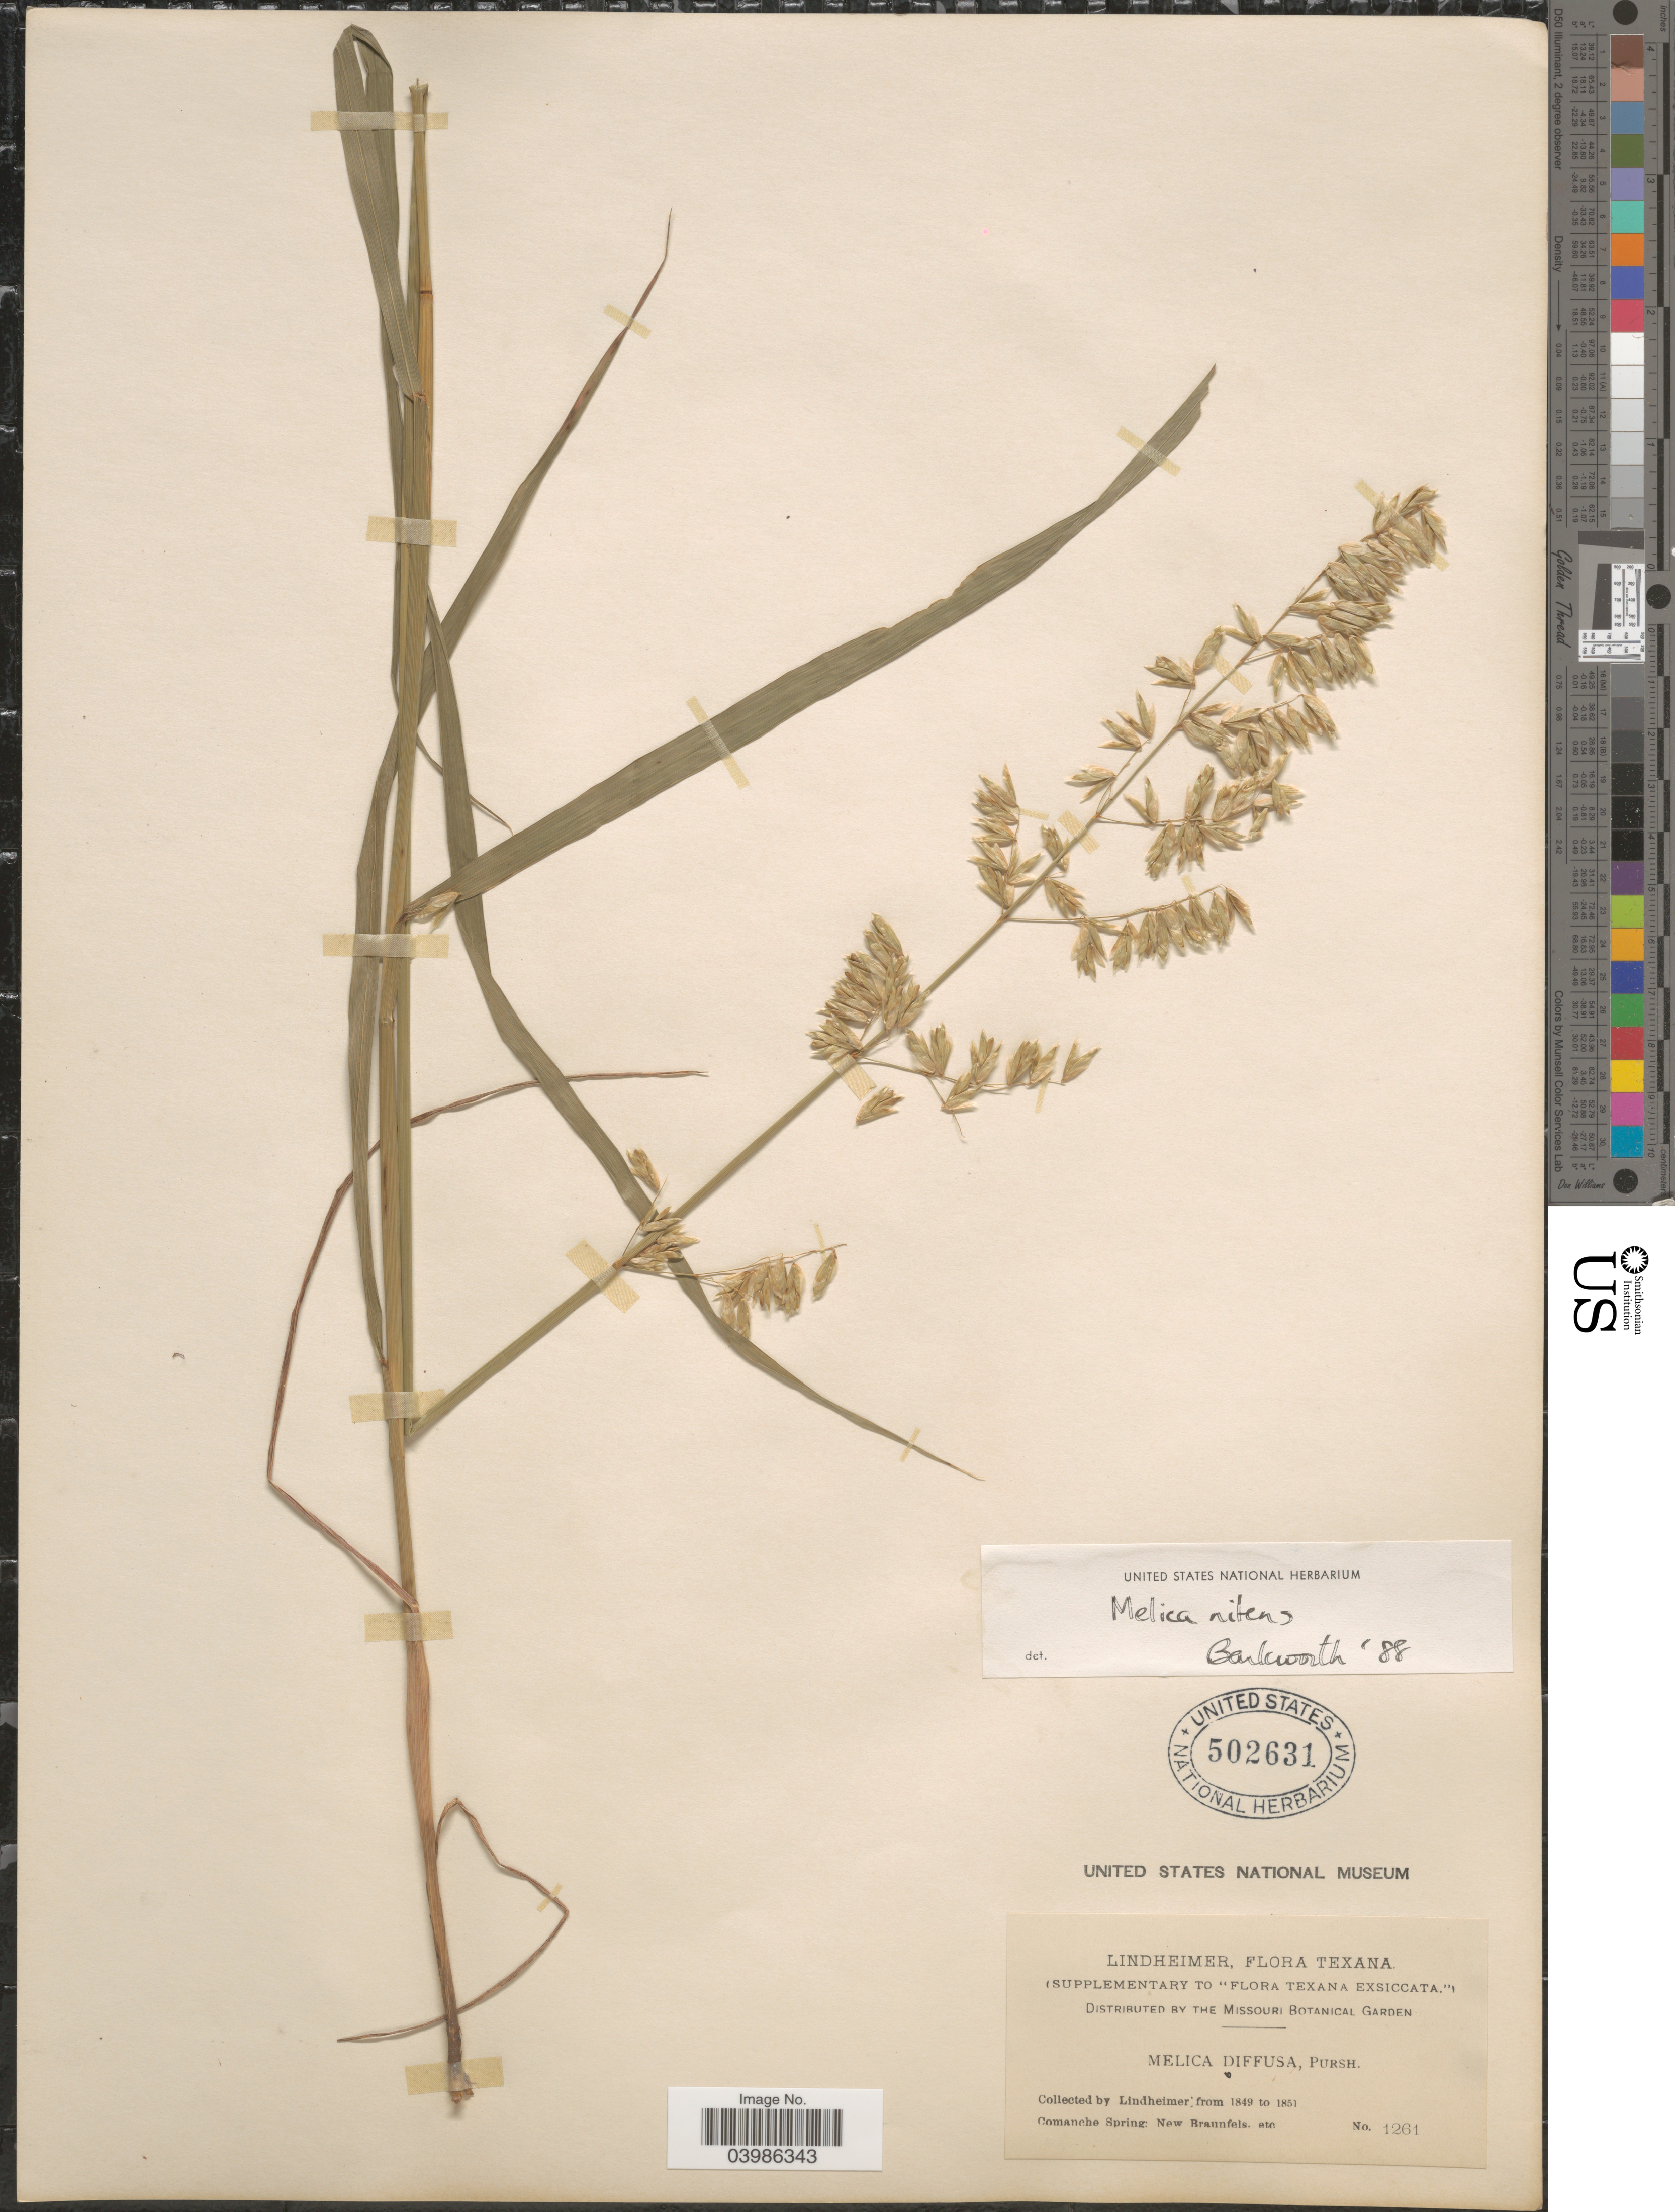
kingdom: Plantae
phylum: Tracheophyta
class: Liliopsida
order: Poales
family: Poaceae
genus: Melica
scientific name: Melica nitens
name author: (Scribn.) Nutt. ex Piper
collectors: -. Lindheimer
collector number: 1261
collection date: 1849/1851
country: United States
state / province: Texas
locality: Comanche Spring: New Braunfels.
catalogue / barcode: US 502631